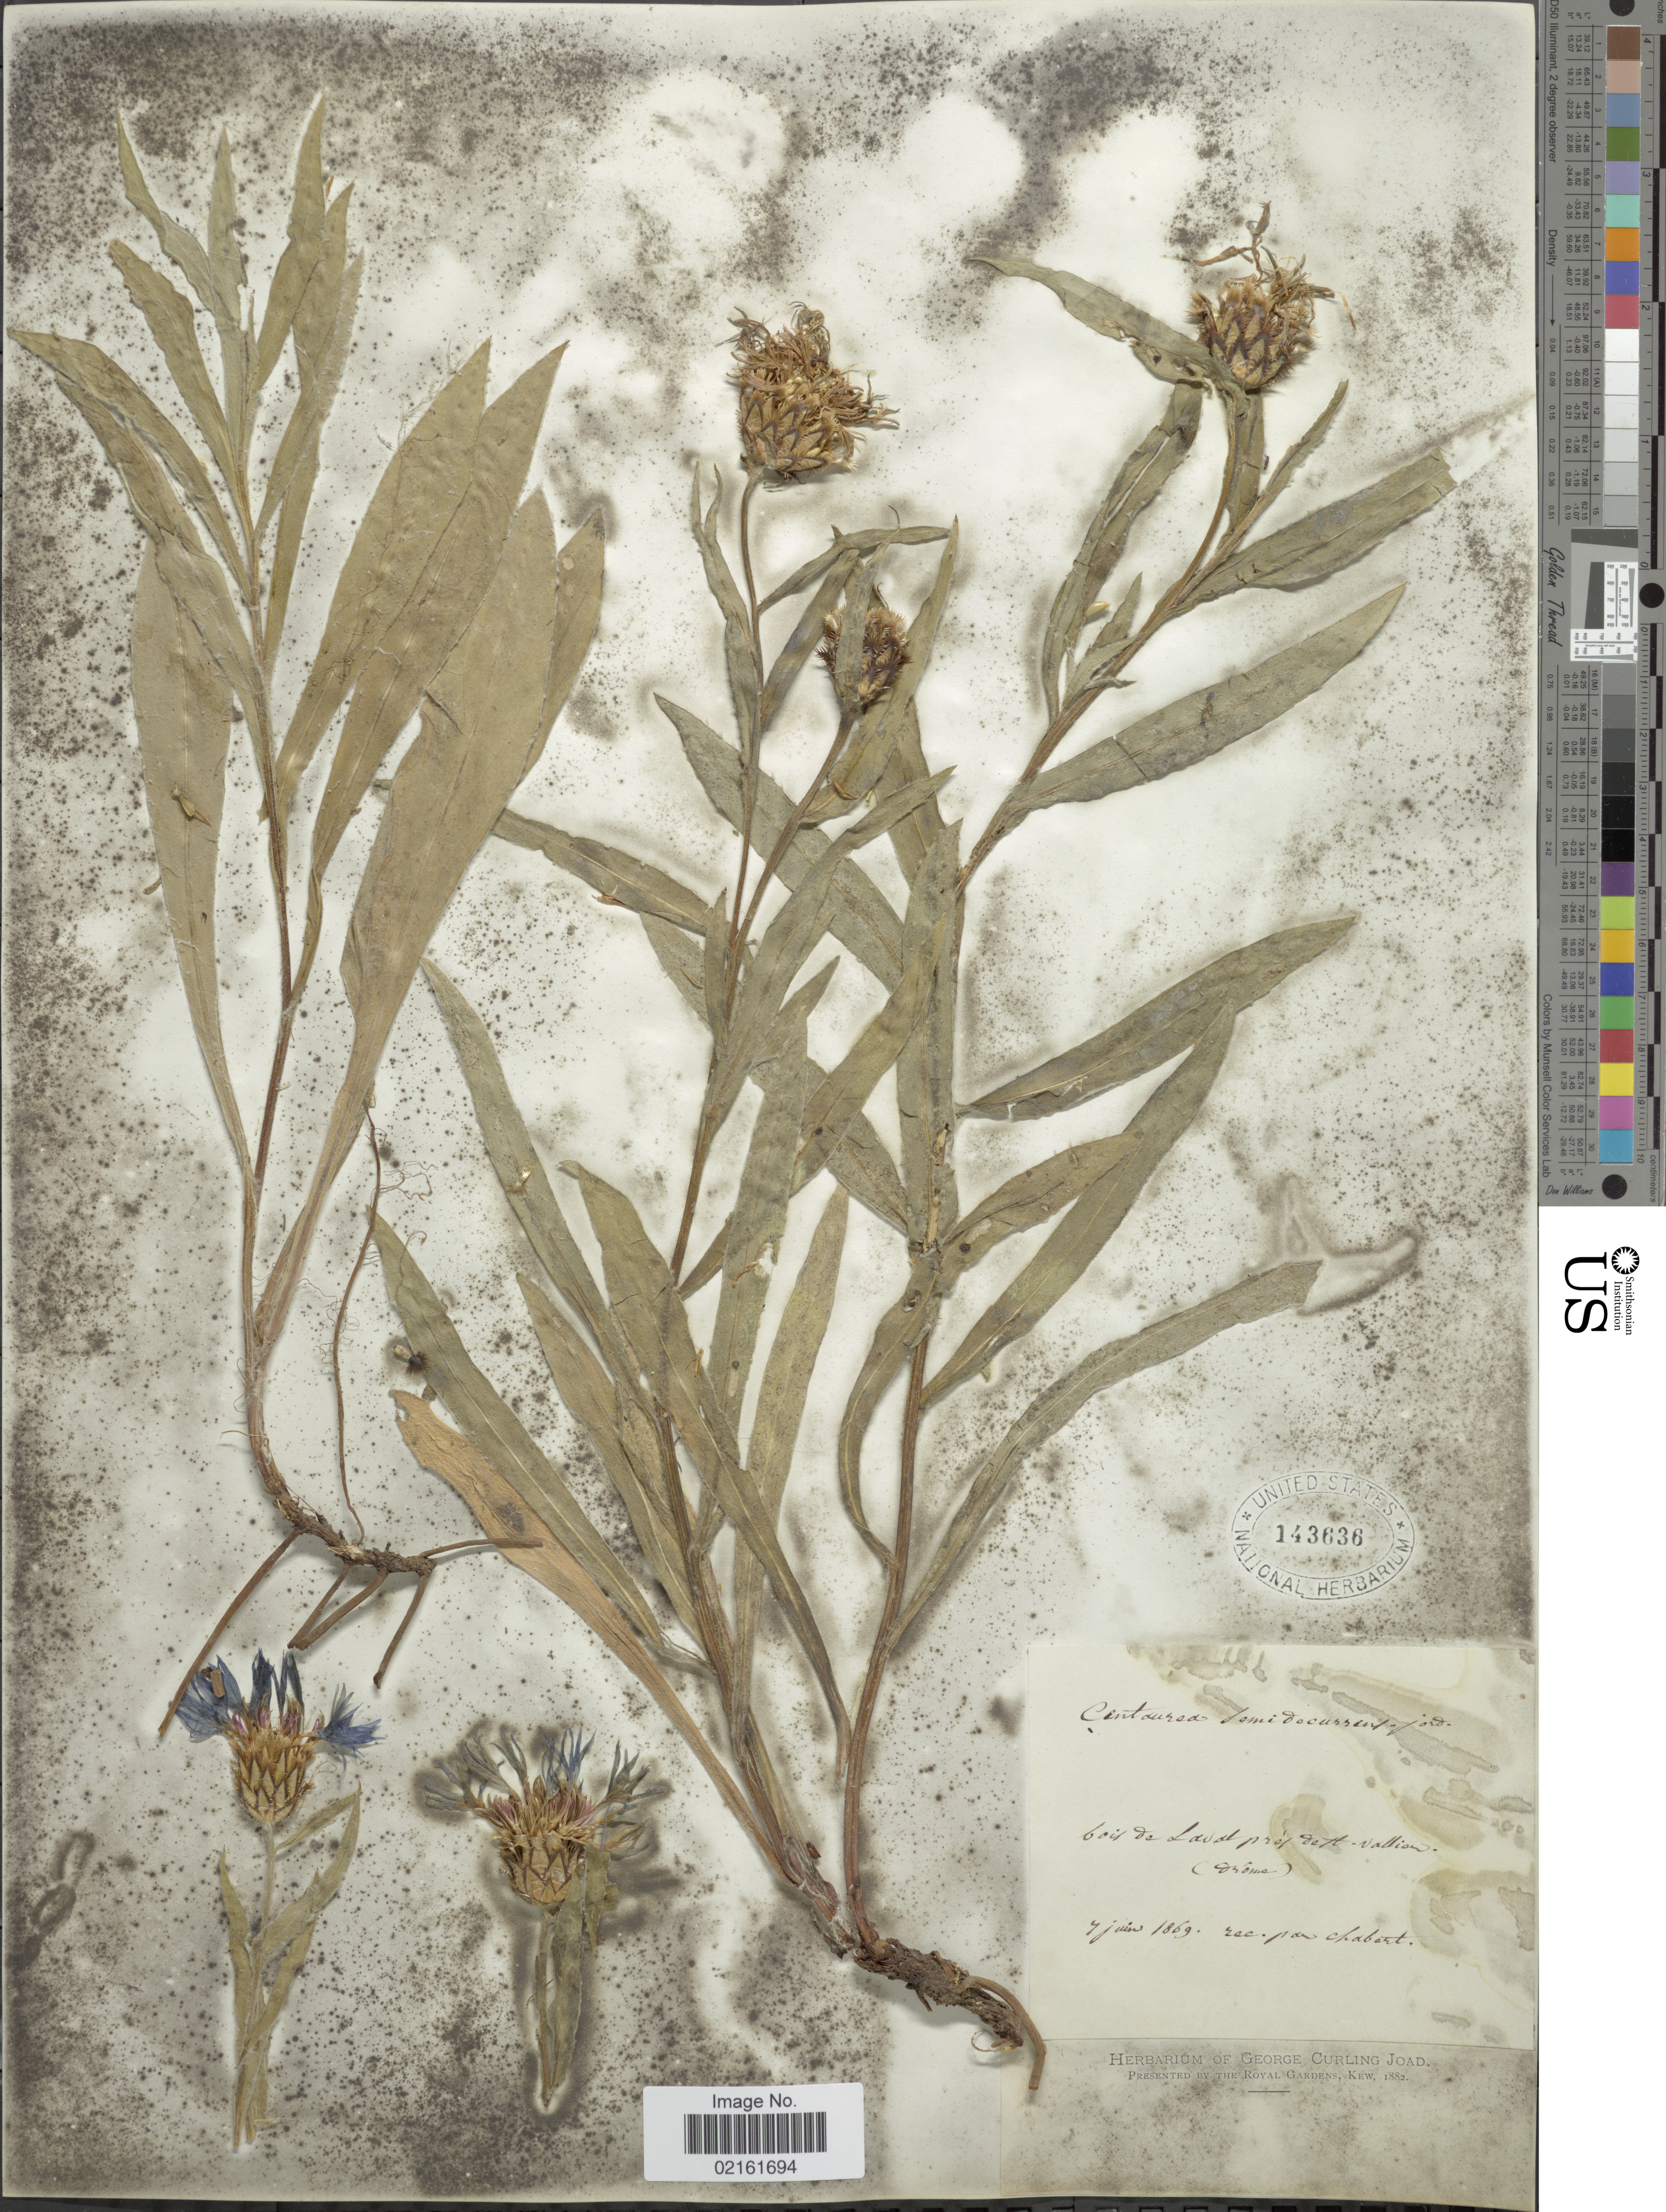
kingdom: Plantae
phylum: Tracheophyta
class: Magnoliopsida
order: Asterales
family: Asteraceae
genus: Cyanus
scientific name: Cyanus semi-decurrens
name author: (Jord.) Holub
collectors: Chabert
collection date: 1869-06-07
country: France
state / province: Auvergne-Rhône-Alpes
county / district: Drôme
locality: Bois de laval pres dett-vallion [interpreted] (Drome)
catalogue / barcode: US 143636